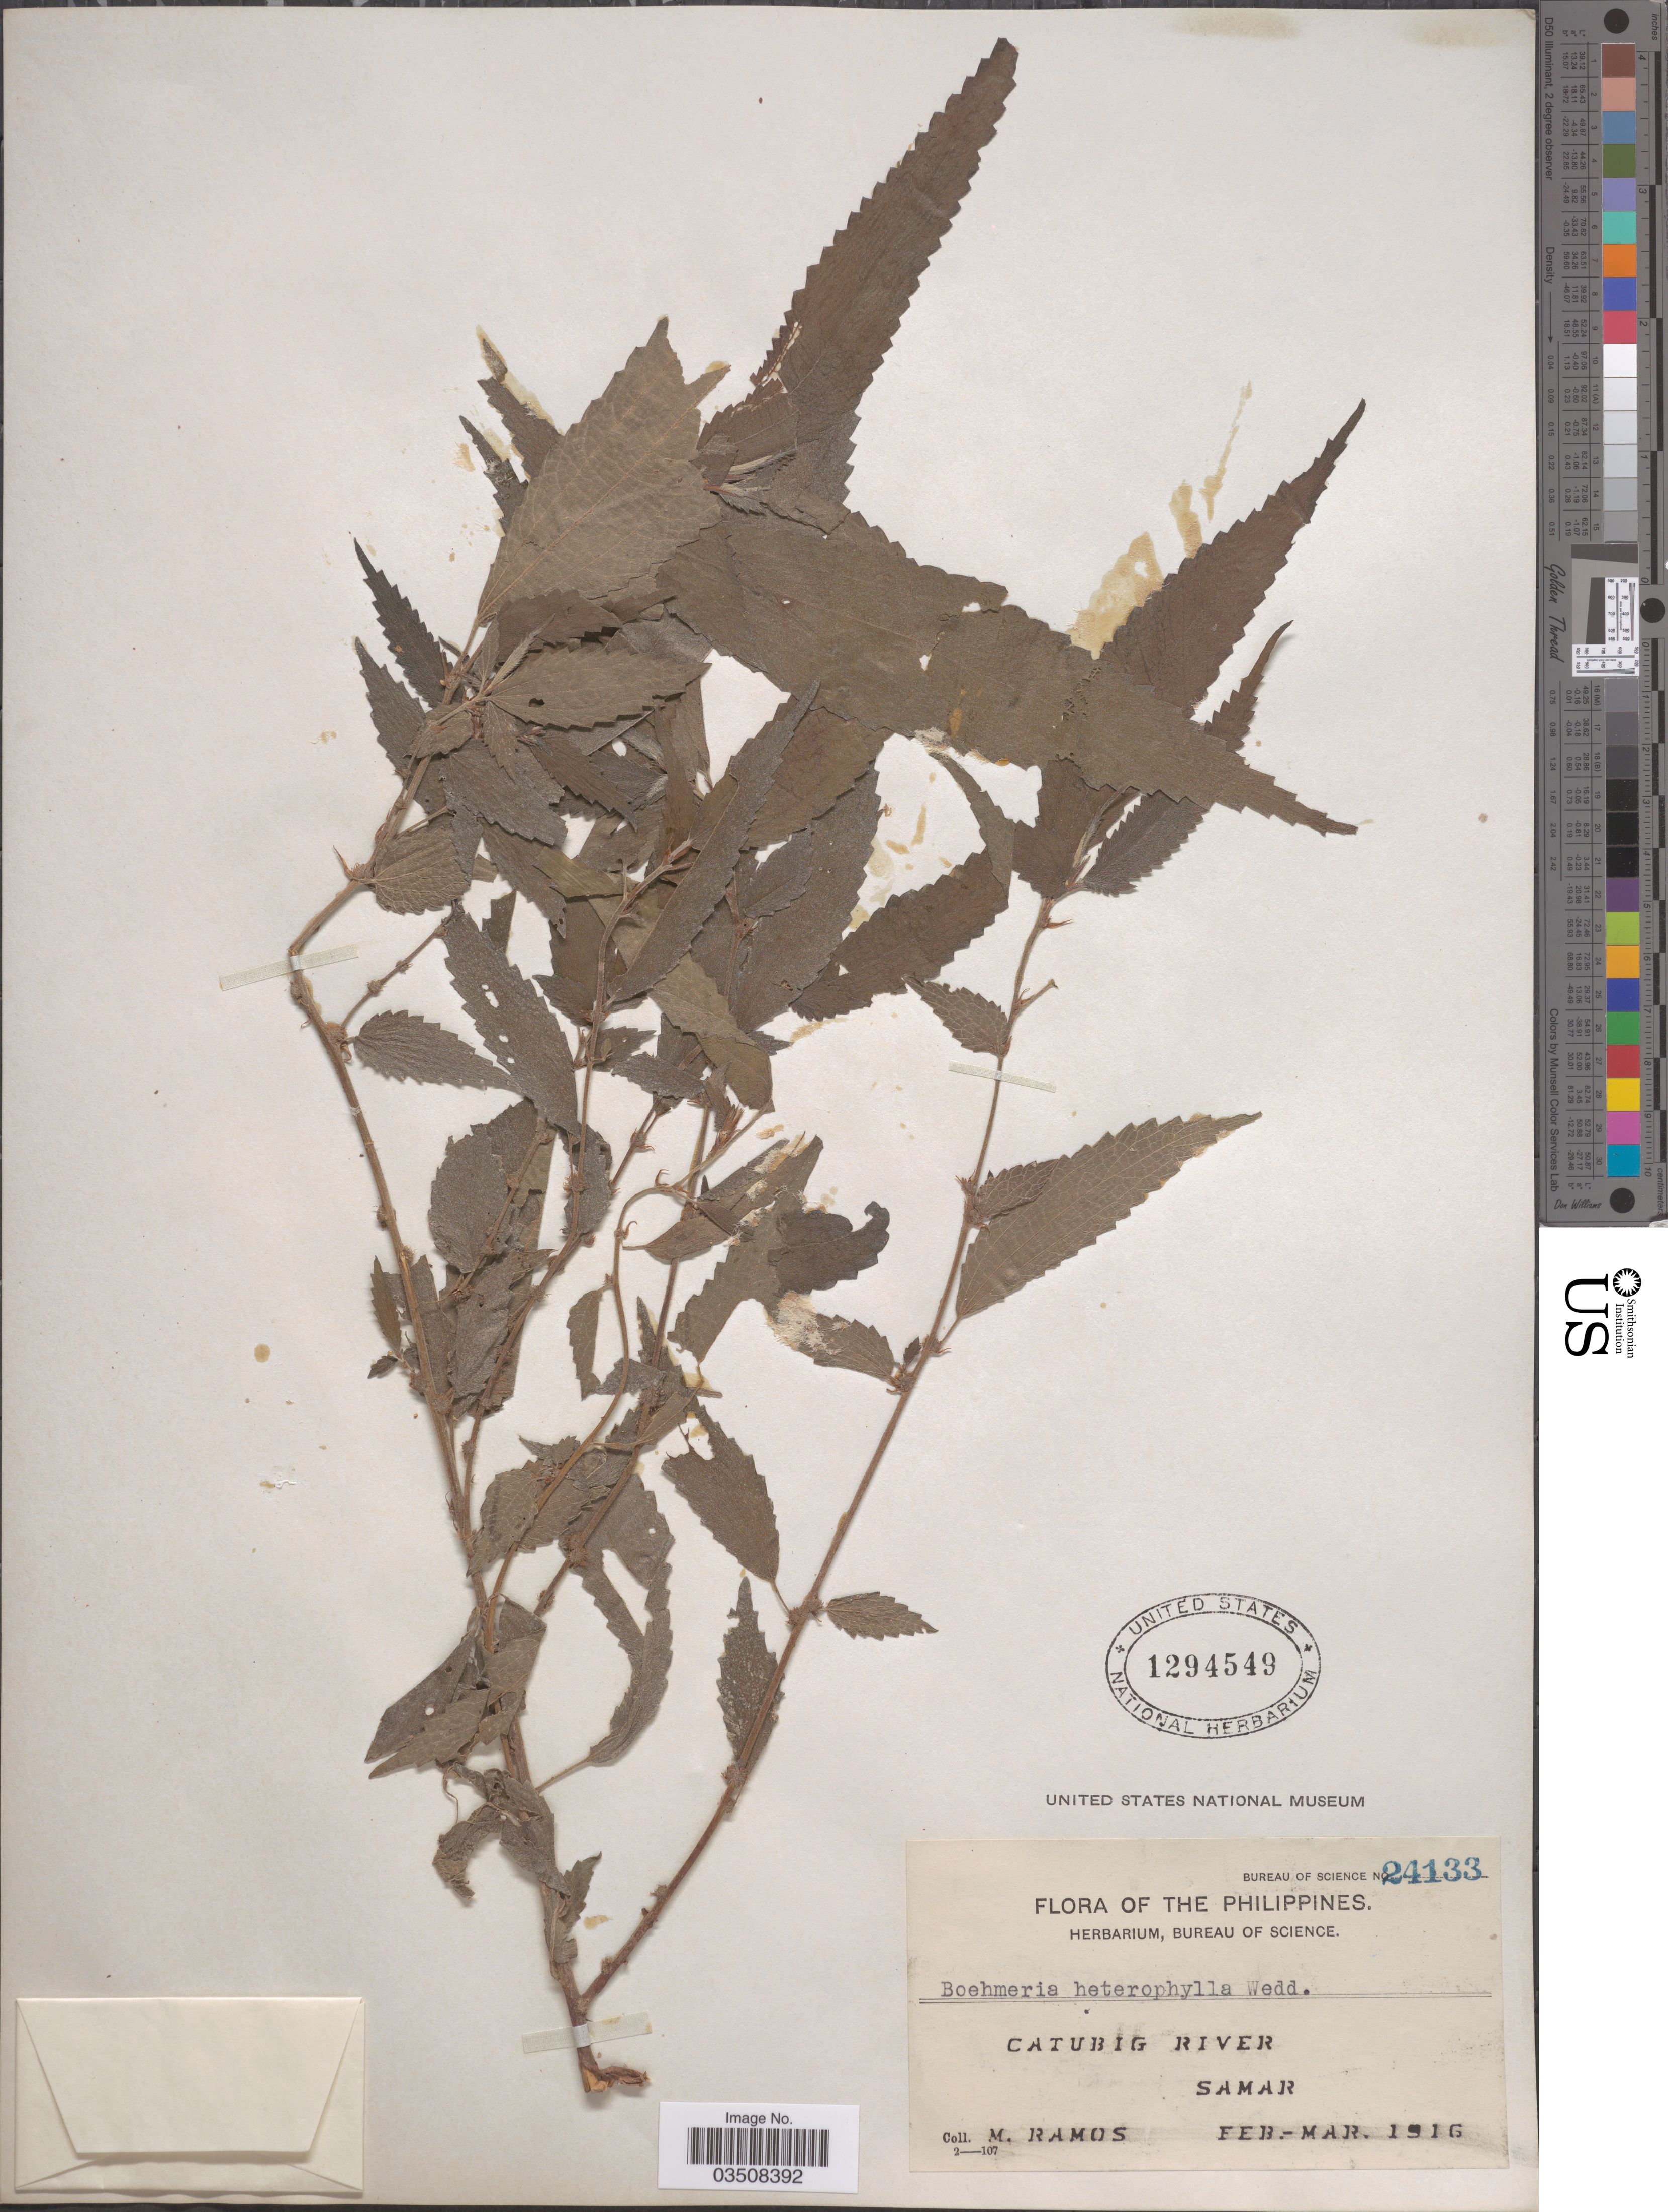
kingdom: Plantae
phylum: Tracheophyta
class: Magnoliopsida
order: Rosales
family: Urticaceae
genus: Boehmeria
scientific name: Boehmeria heterophylla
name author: Blume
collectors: M. Ramos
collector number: Bureau of Science 24133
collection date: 1916-02/1916-03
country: Philippines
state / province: Eastern Visayas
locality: Catubig River, Samar.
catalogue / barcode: US 1294549